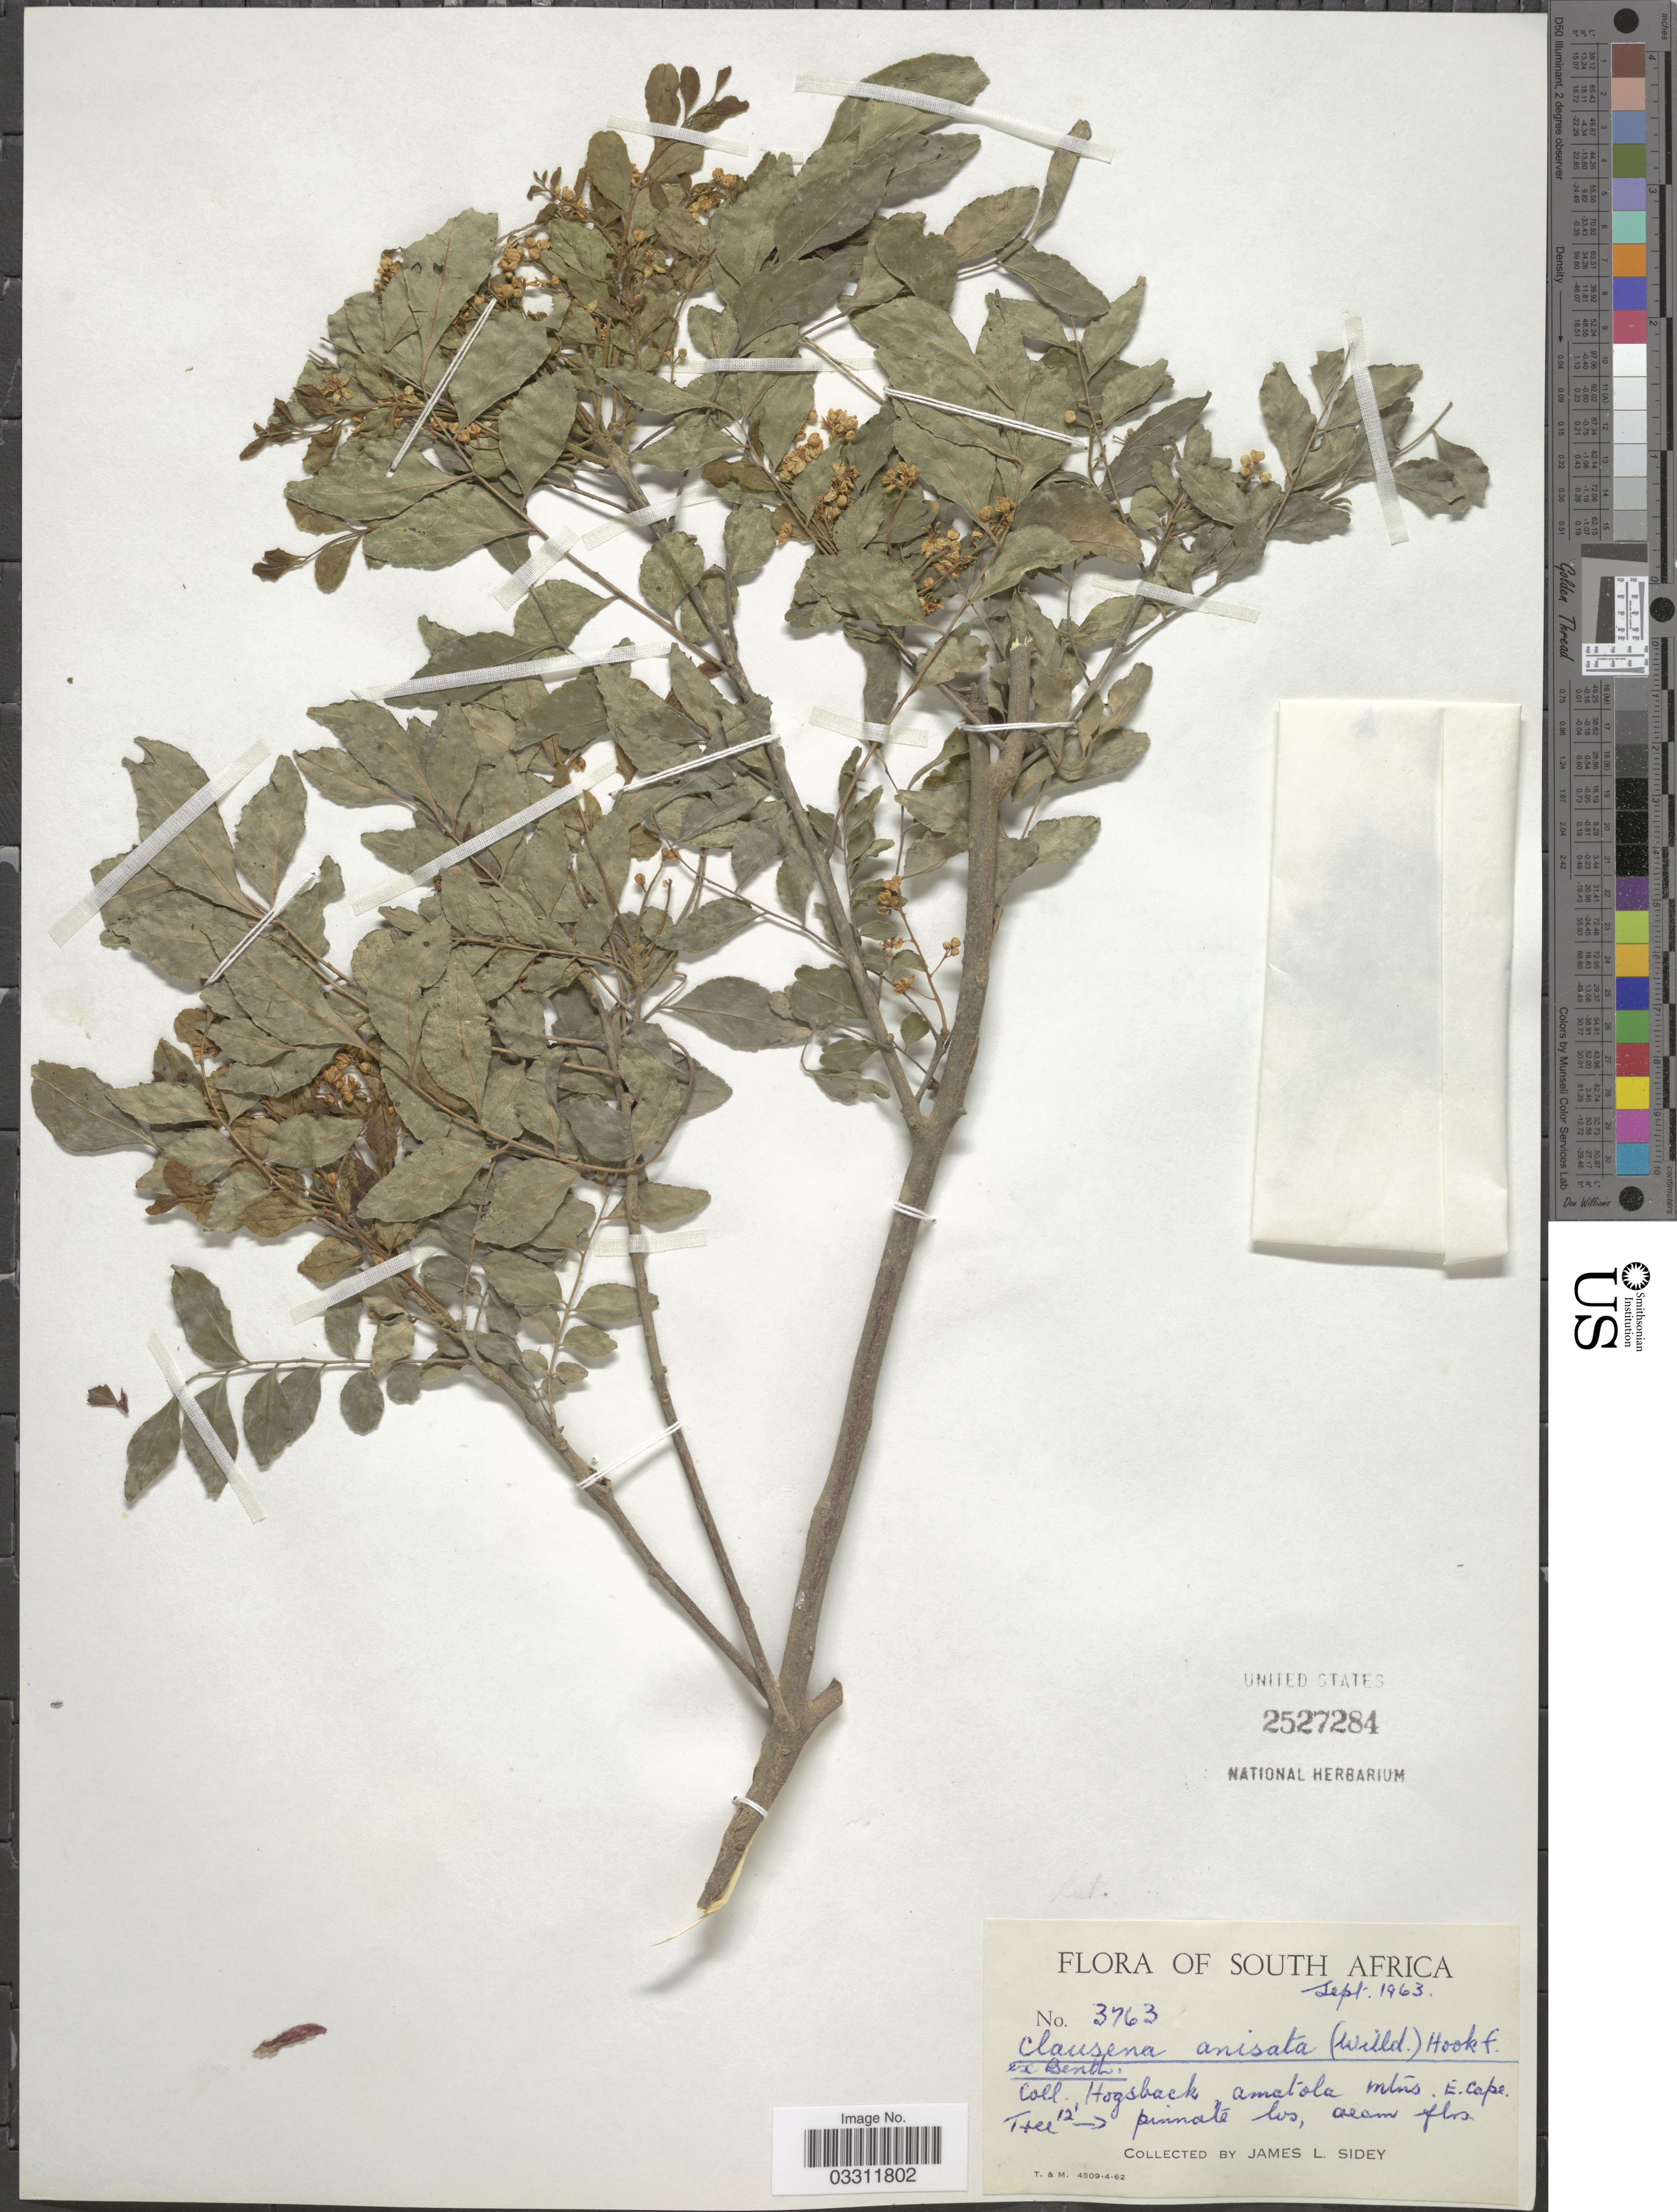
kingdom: Plantae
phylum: Tracheophyta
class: Magnoliopsida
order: Sapindales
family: Rutaceae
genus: Clausena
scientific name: Clausena anisata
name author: (Willd.) Benth.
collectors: J. L. Sidey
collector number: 3763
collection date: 1963-09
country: South Africa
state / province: Eastern Cape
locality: Hogsback, Amatola Mtns. E. Cape.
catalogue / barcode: US 2527284